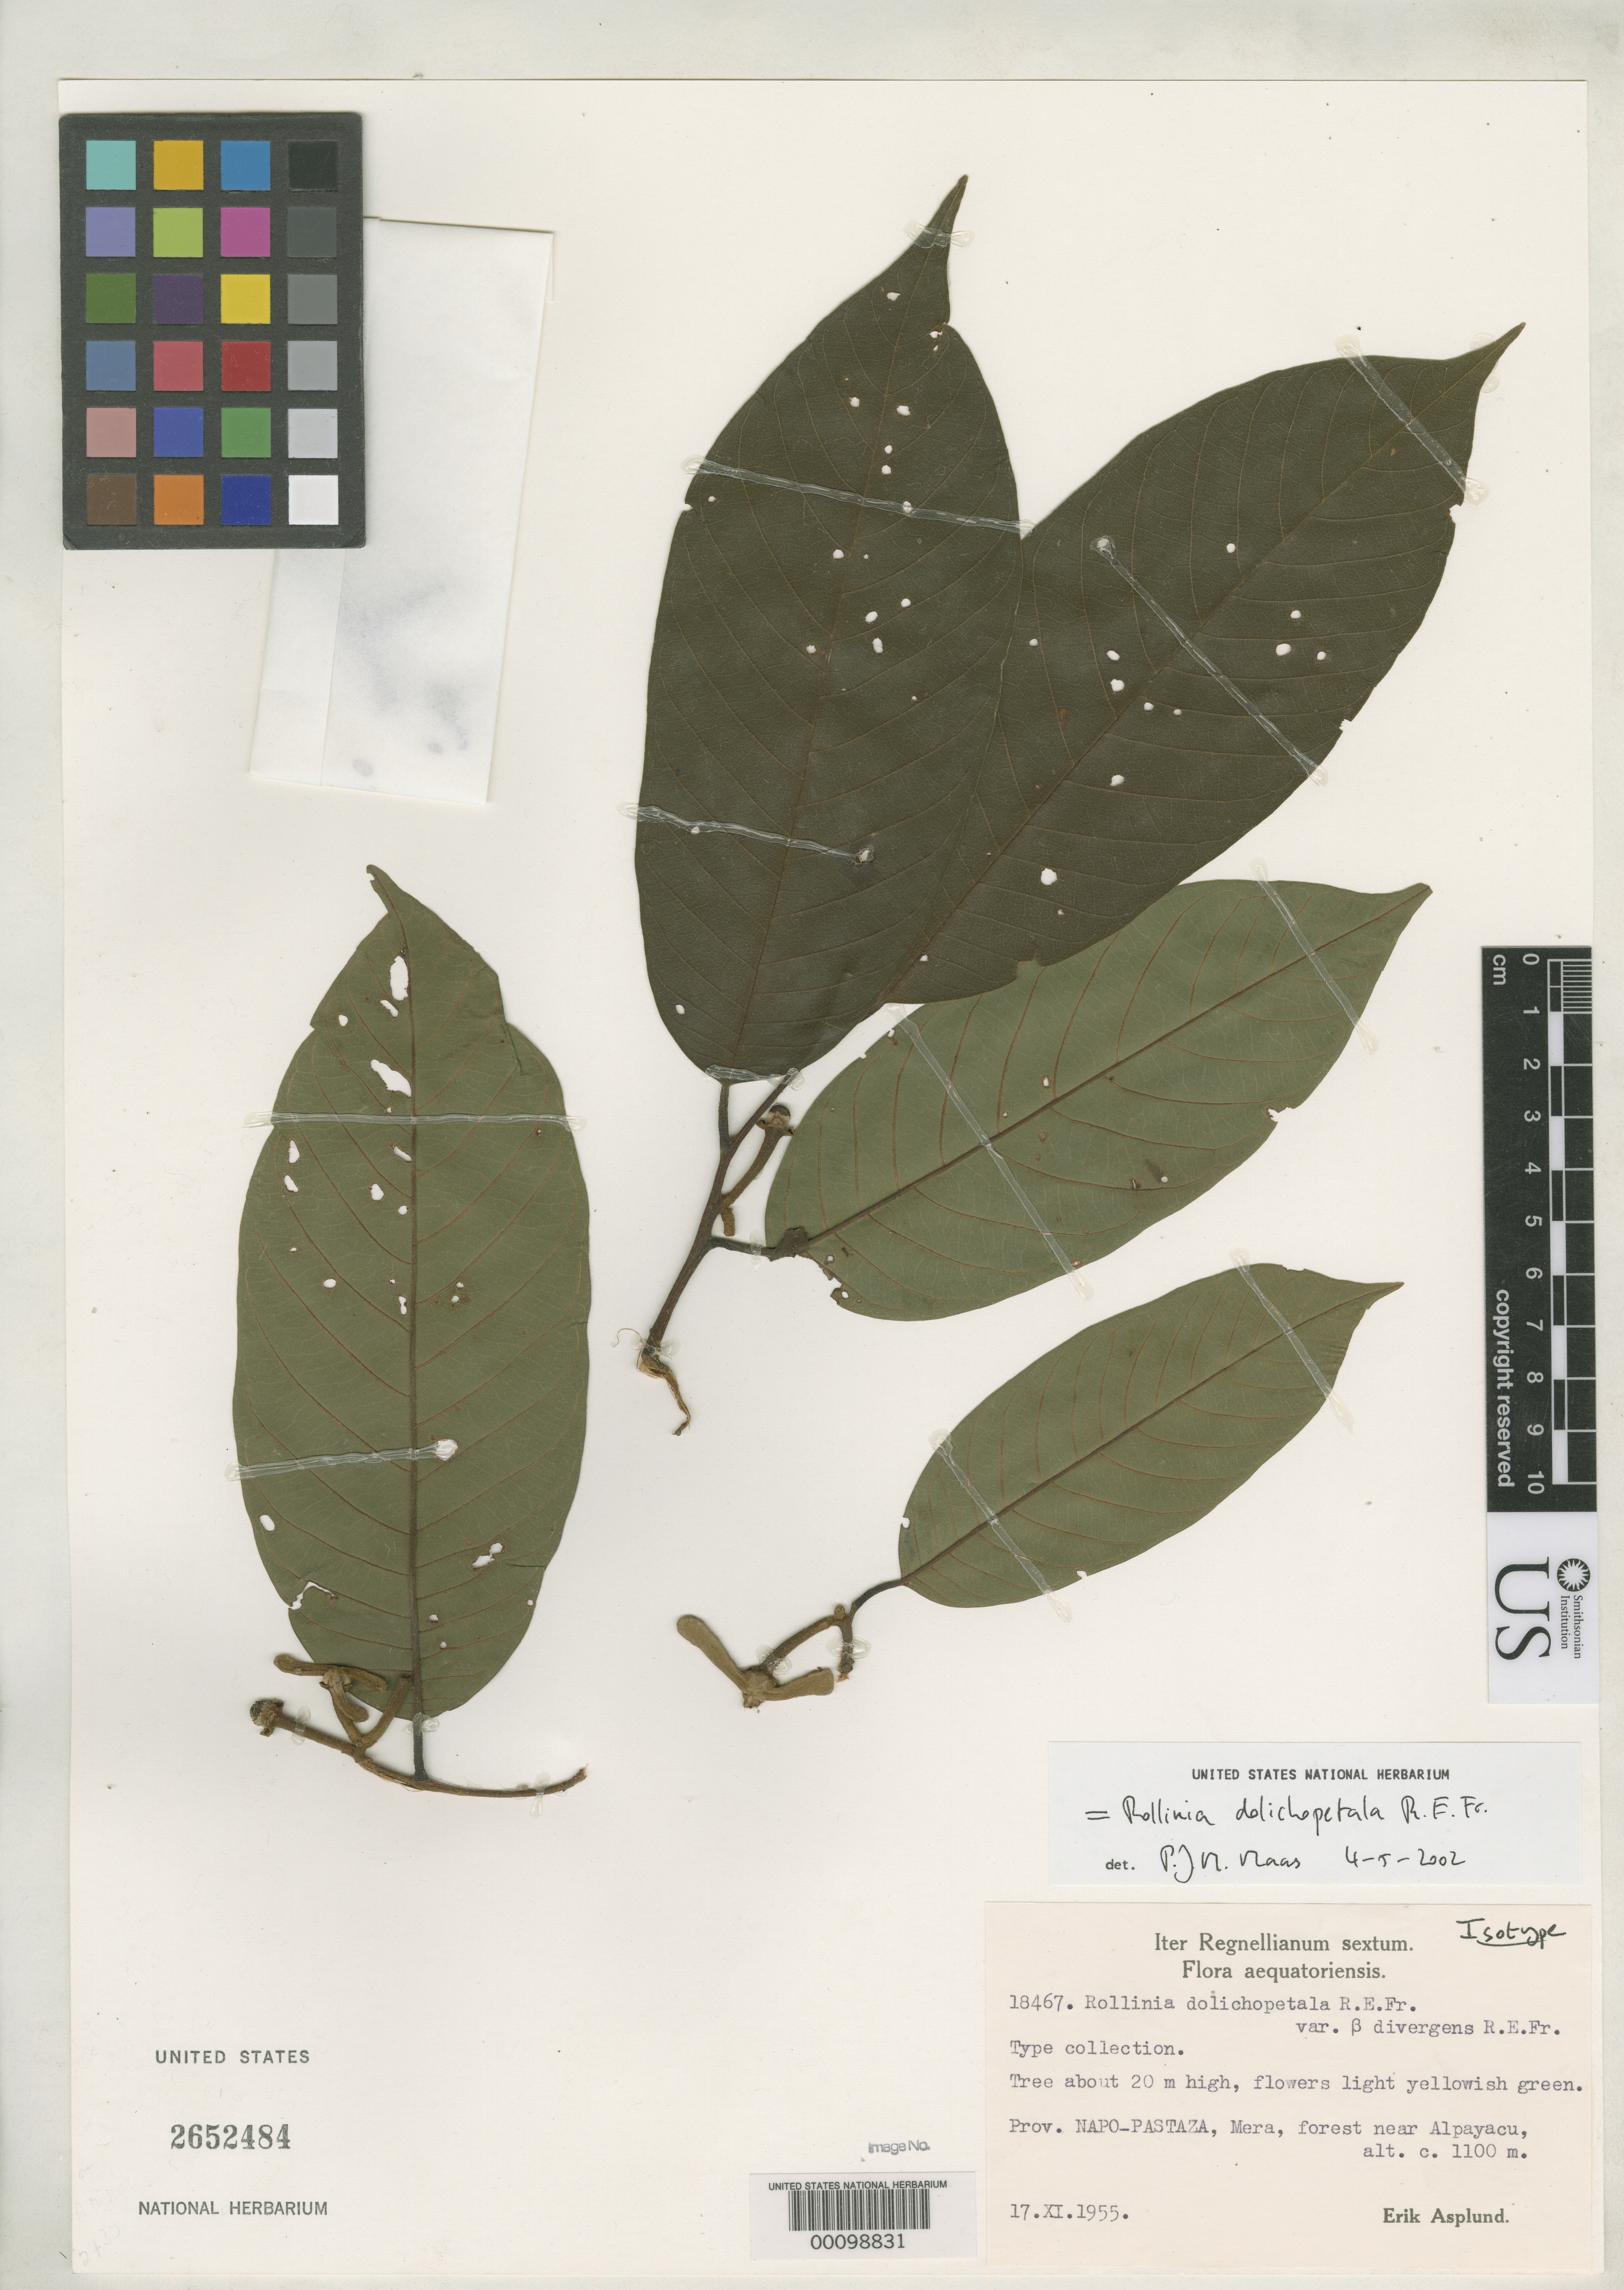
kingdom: Plantae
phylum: Tracheophyta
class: Magnoliopsida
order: Magnoliales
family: Annonaceae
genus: Rollinia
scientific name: Rollinia dolichopetala var. divergens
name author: R.E. Fr.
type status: Isotype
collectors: E. Asplund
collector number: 18467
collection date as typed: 17 Sep 1955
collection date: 1955-09-17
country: Ecuador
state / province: Napo / Pastaza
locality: Mera, forest near Alpayacu.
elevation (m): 1100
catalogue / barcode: US 2652484